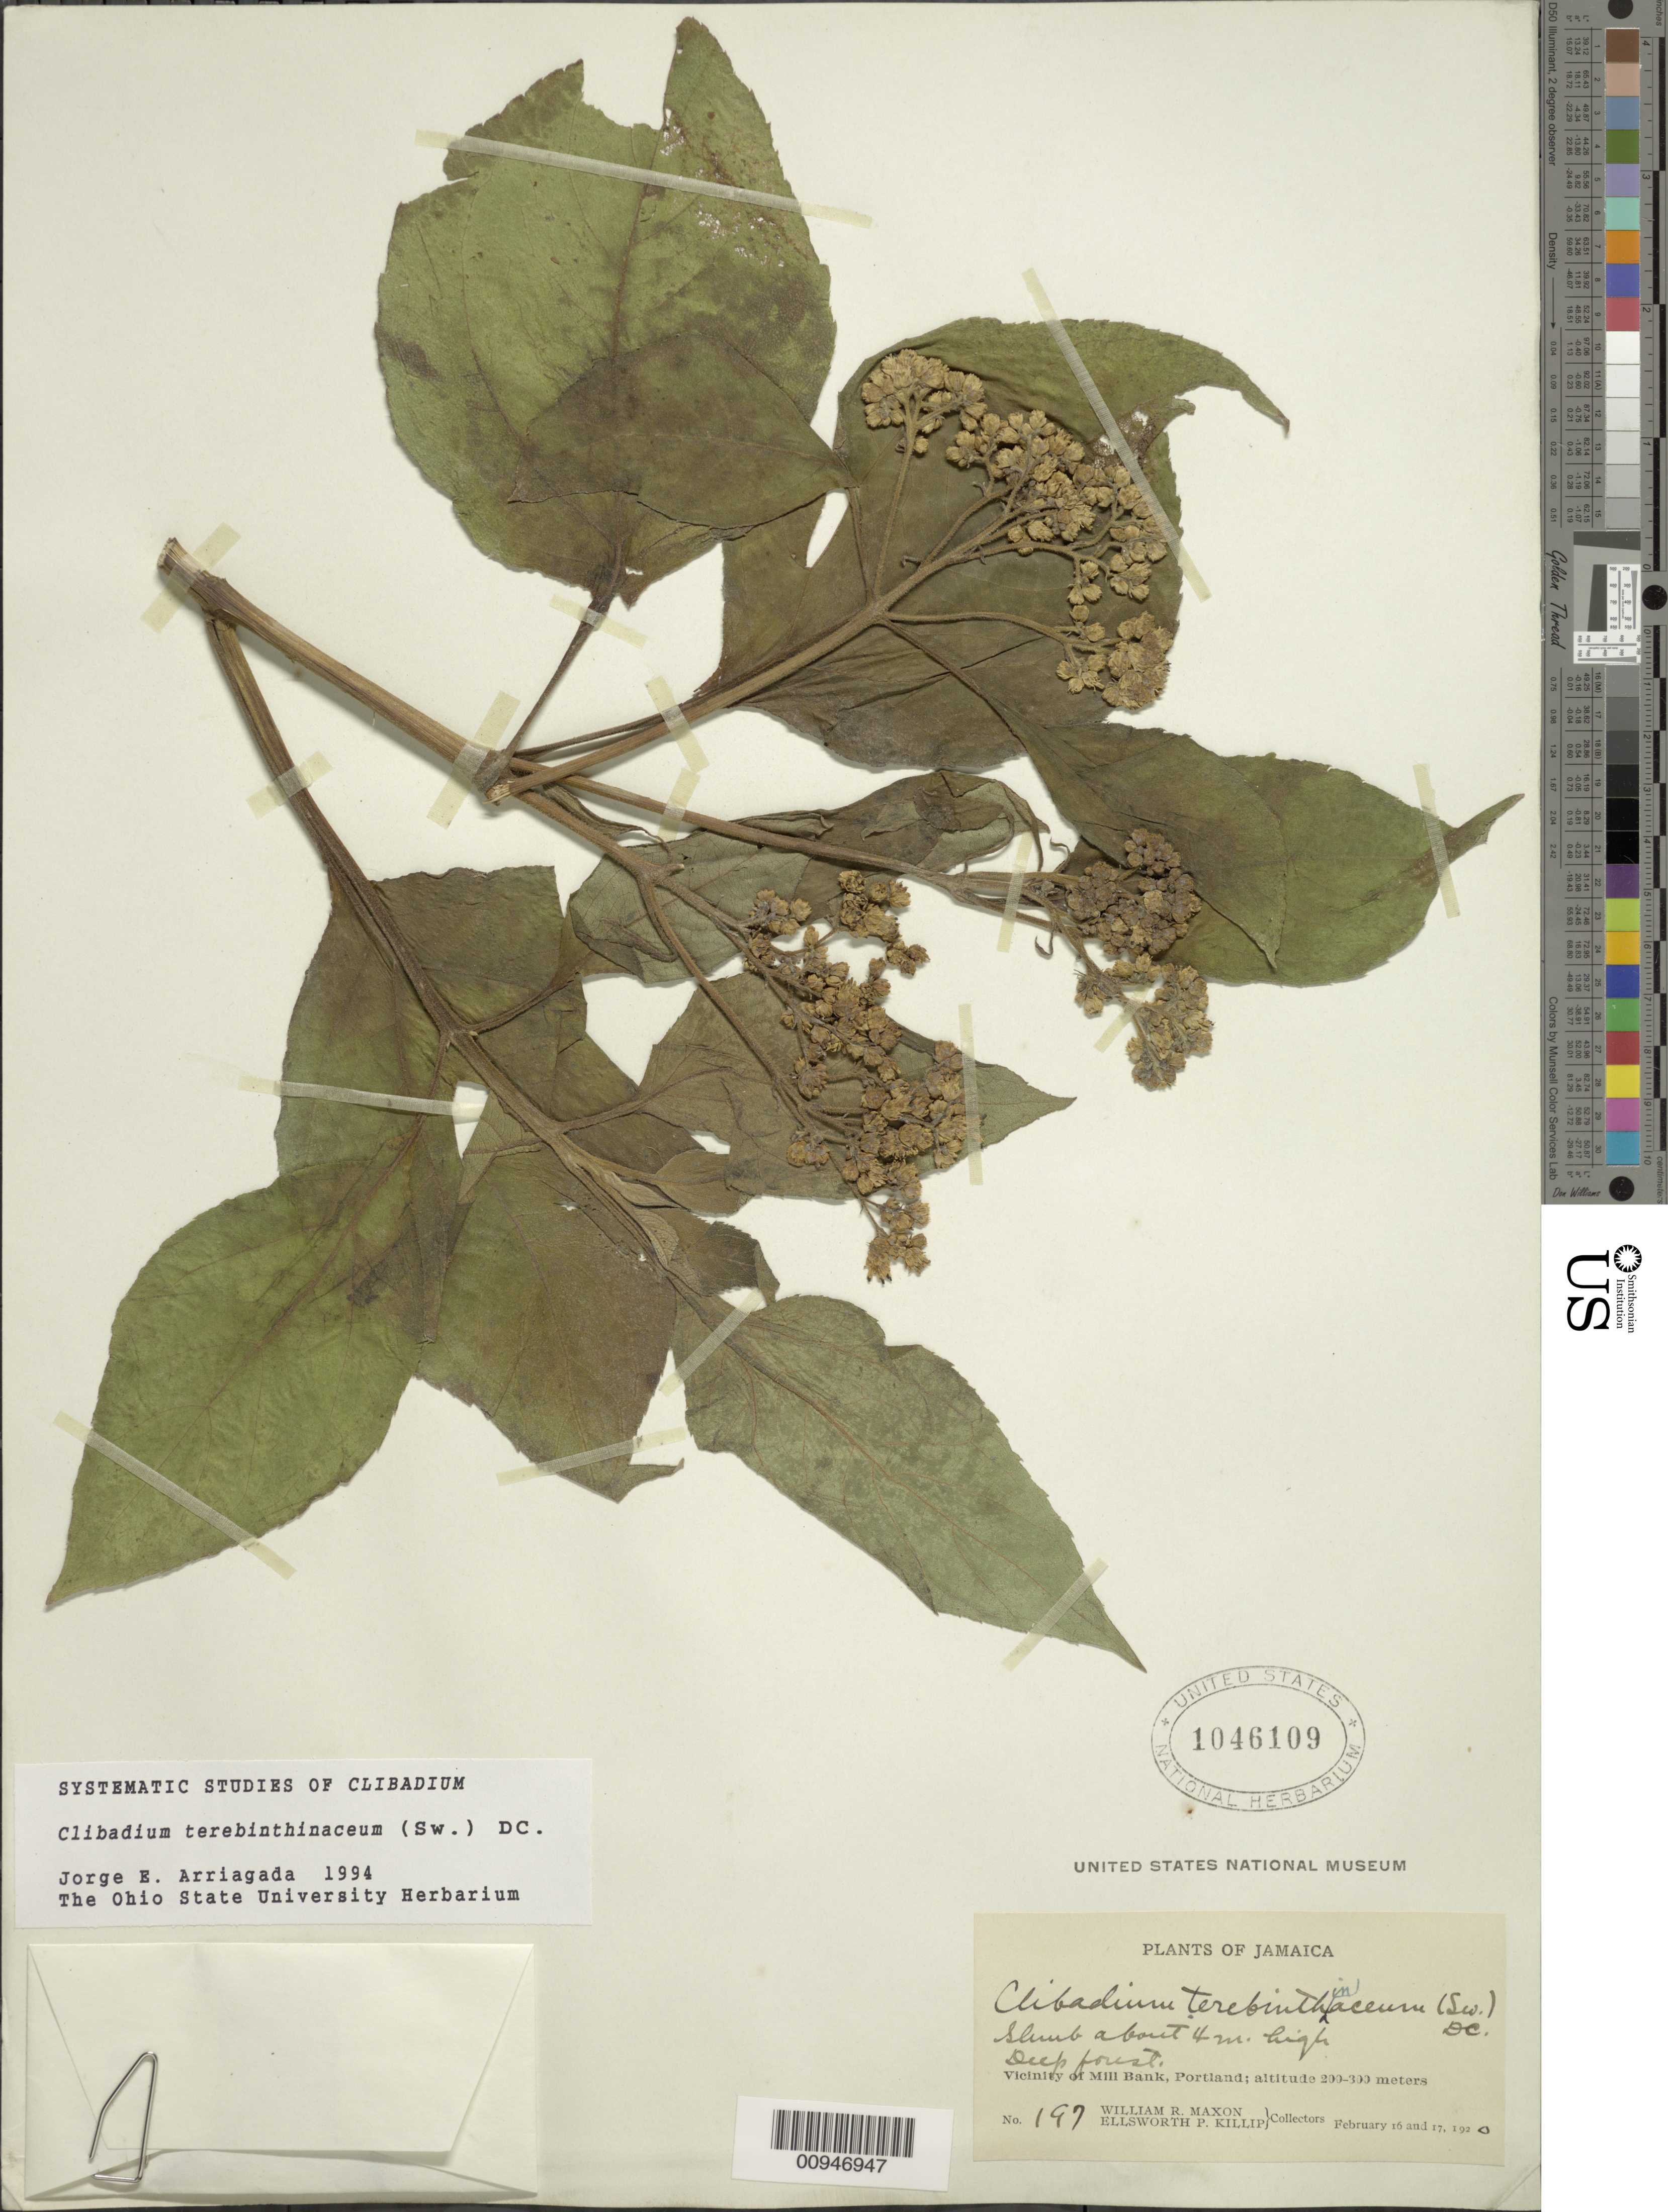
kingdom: Plantae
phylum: Tracheophyta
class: Magnoliopsida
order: Asterales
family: Asteraceae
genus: Clibadium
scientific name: Clibadium terebinthinaceum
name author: (Sw.) DC.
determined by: Arriagada, J. E.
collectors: W. R. Maxon & E. P. Killip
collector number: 197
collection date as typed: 16 Feb 1920 and 17 Feb 1920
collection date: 1920-02-16,1920-02-17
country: Jamaica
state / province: Portland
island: Jamaica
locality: Vicinity of Mill Bank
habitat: Deep forest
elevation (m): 200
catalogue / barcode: US 1046109